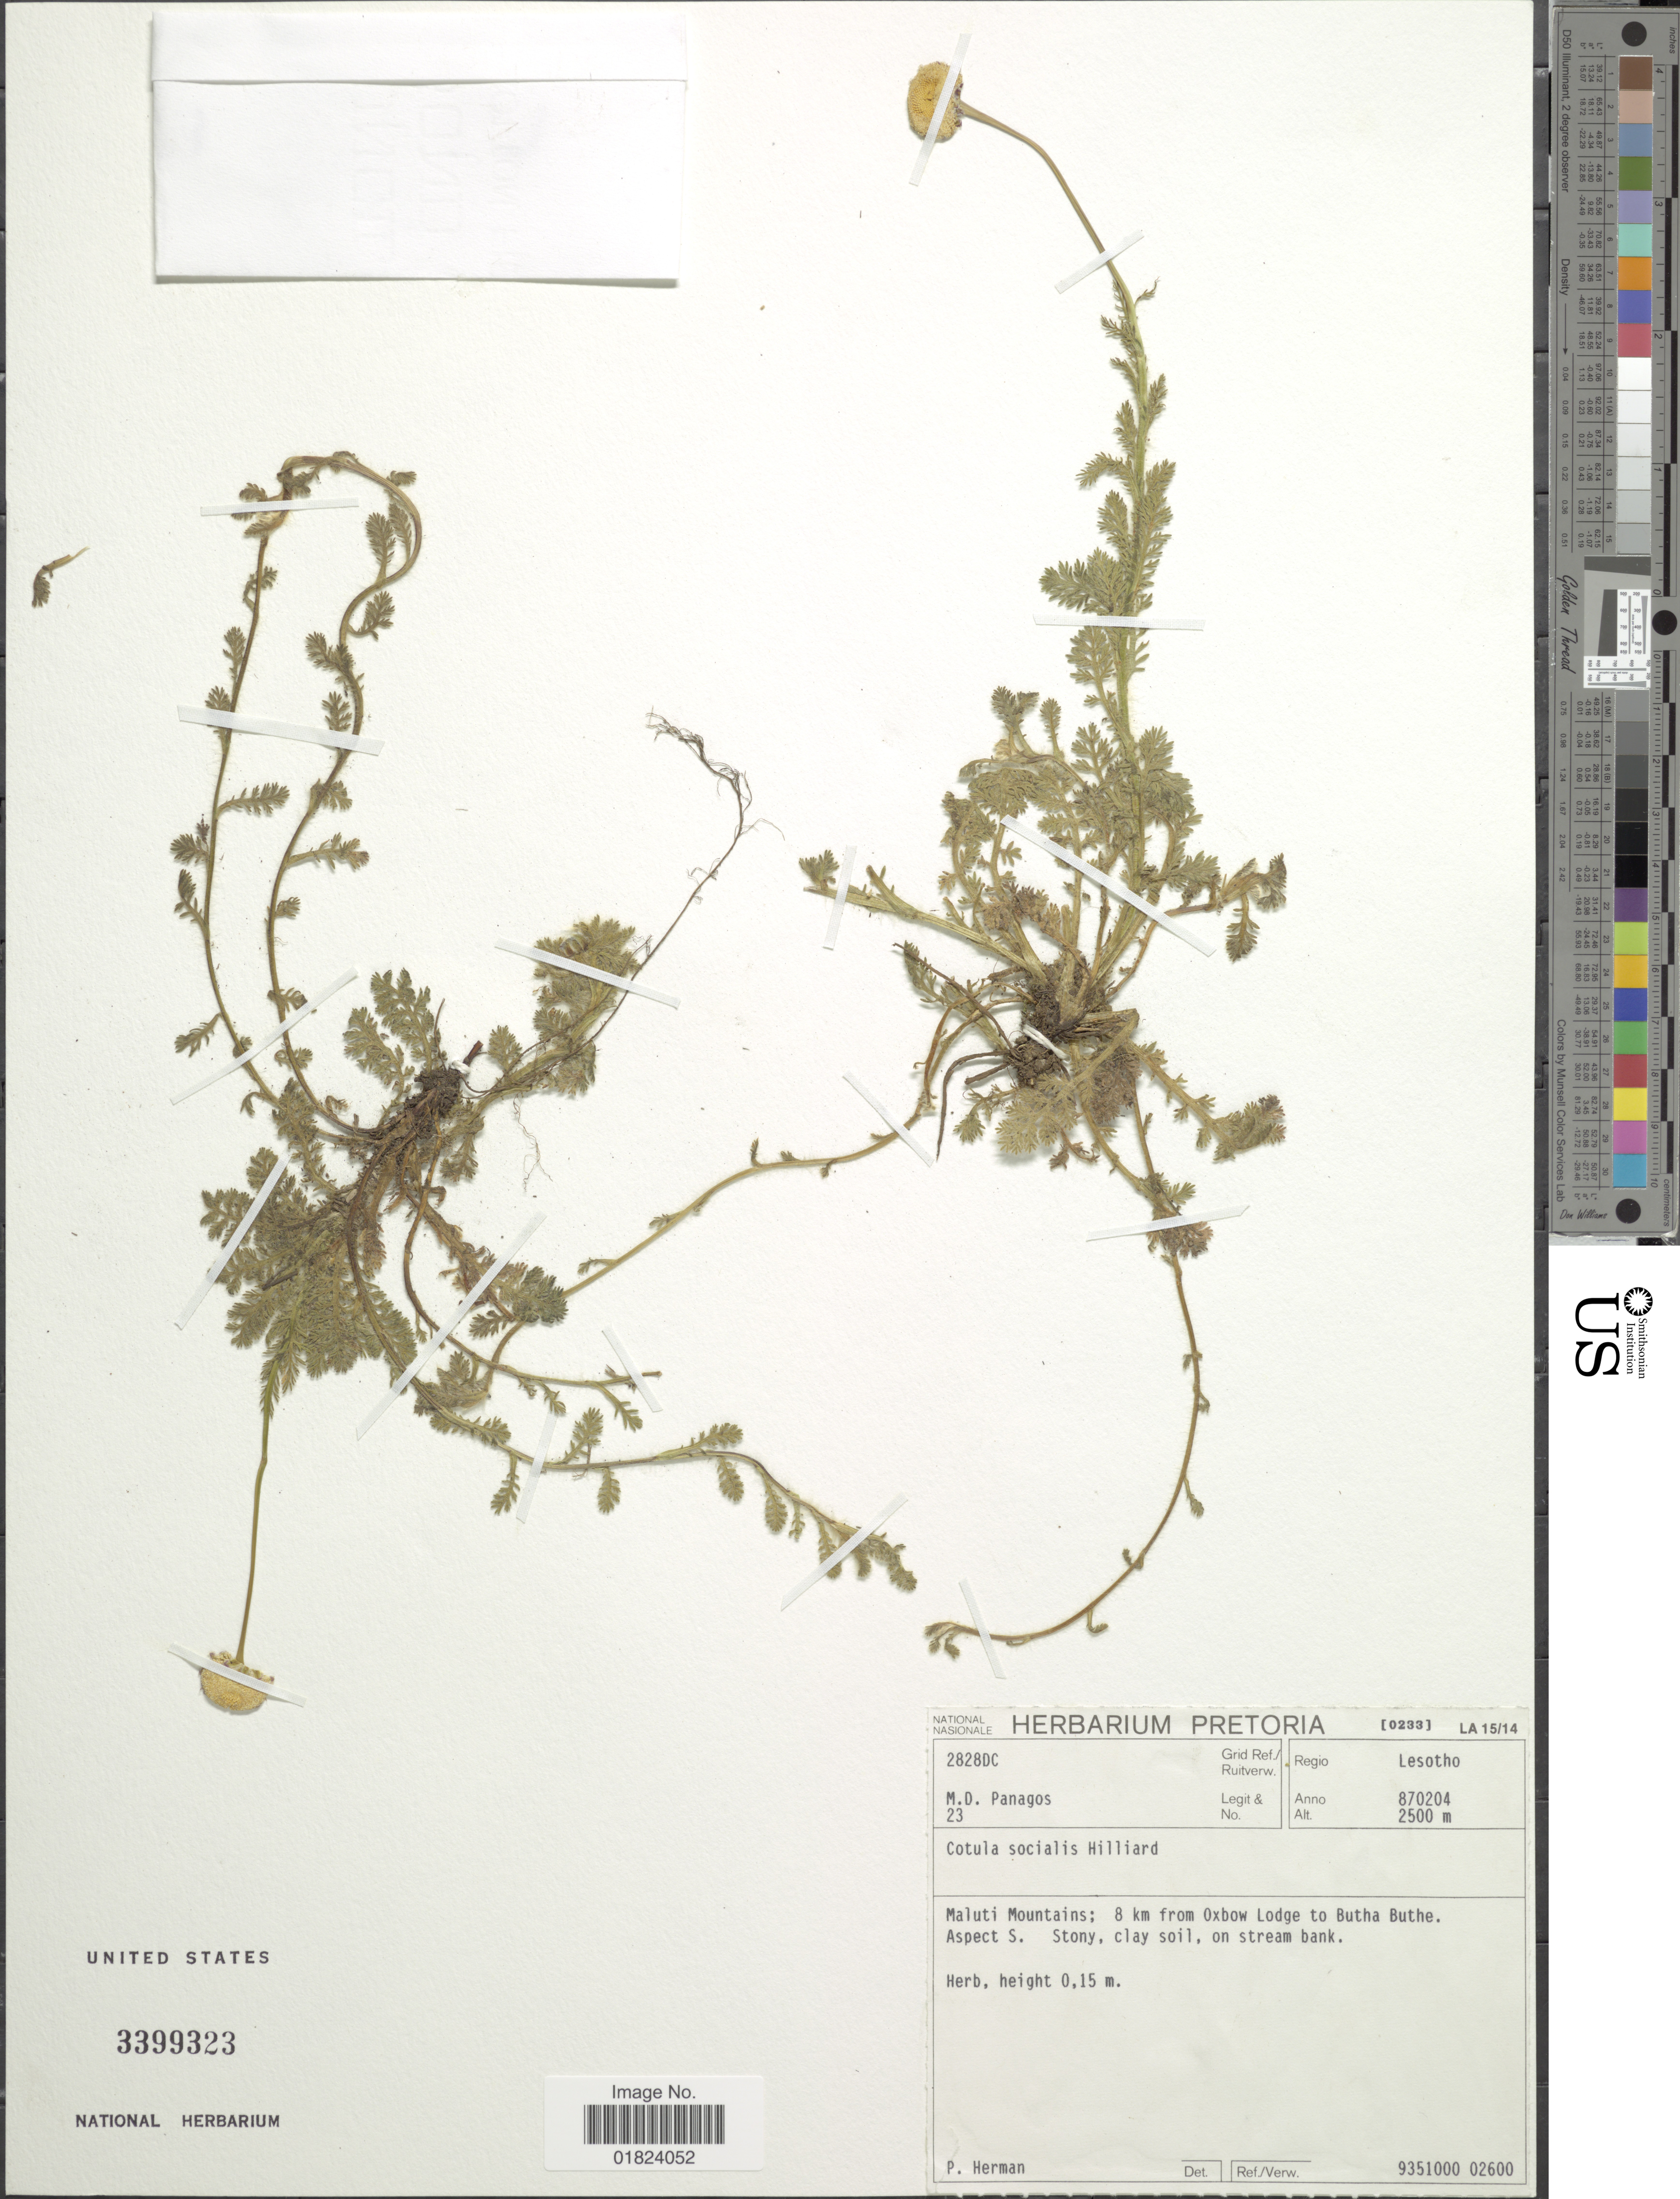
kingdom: Plantae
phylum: Tracheophyta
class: Magnoliopsida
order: Asterales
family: Asteraceae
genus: Cotula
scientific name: Cotula socialis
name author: Hilliard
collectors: M. Panagos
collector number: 23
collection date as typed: Transcribed d/m/y: 2/4/87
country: Lesotho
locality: Lesotho, Maluti Mountains; 8 km from Oxbow Lodge to Butha Buthe, Aspect S., on stream bank.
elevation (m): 2500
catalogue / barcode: US 3399323